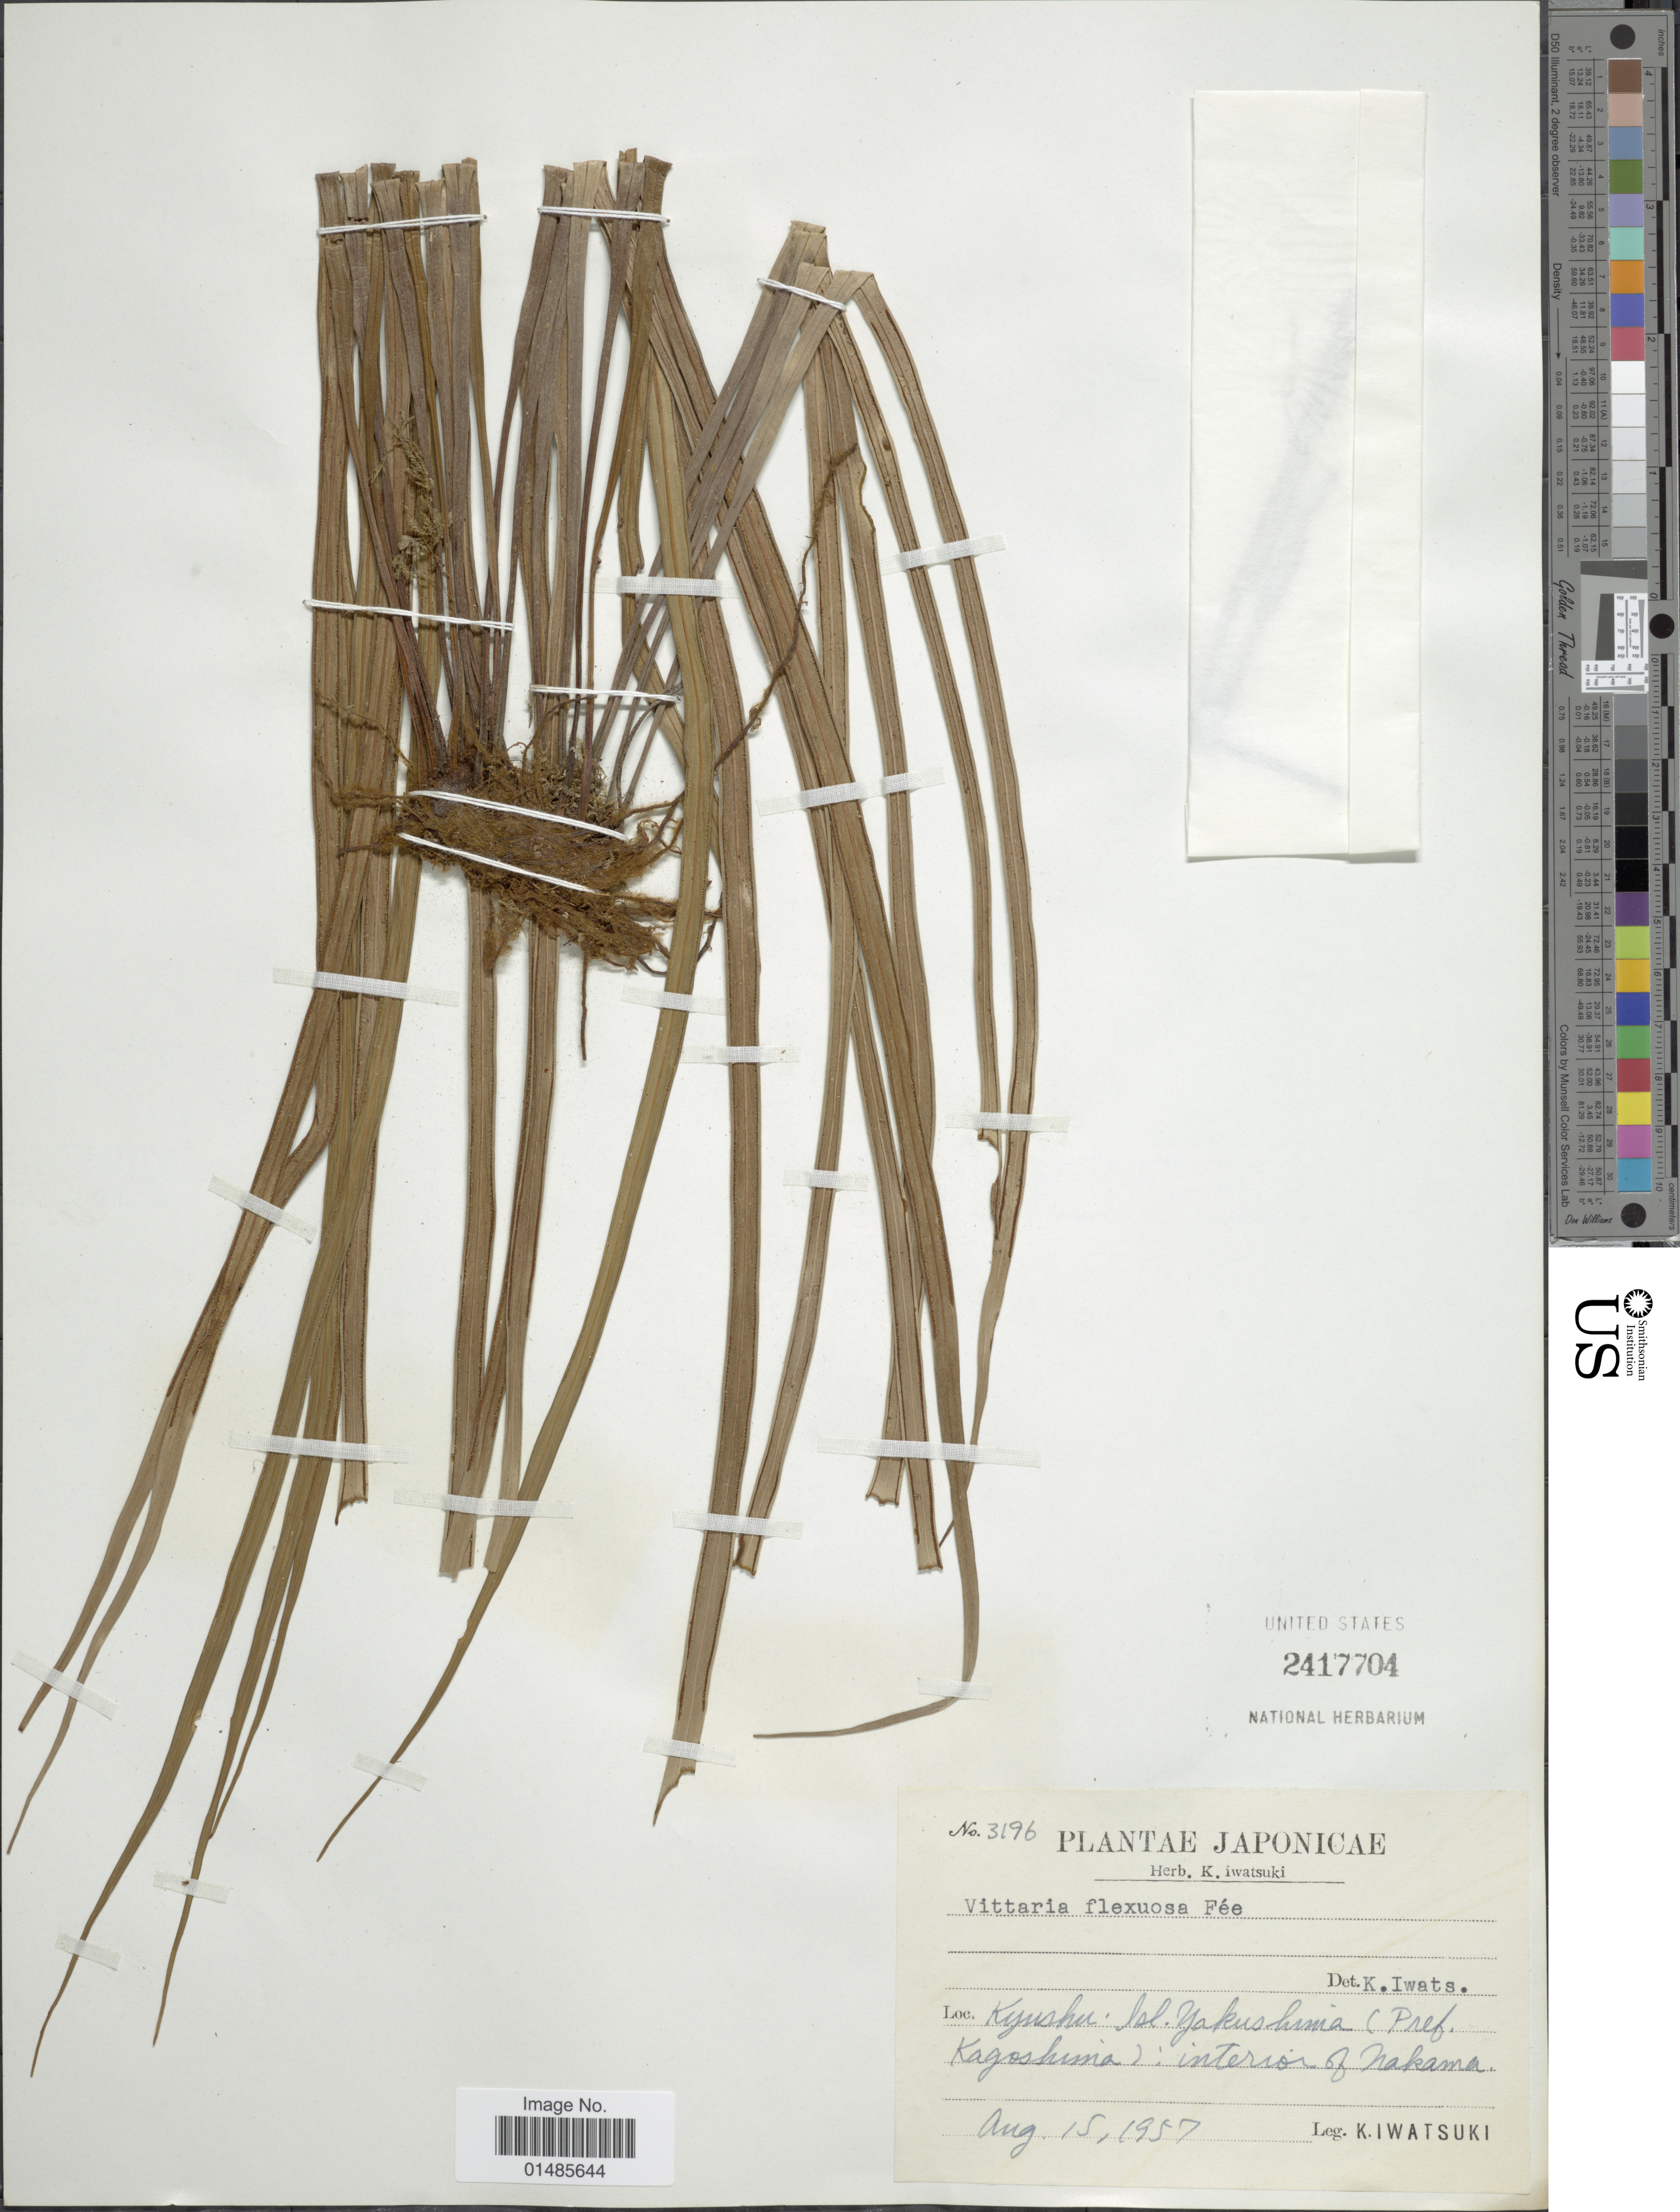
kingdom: Plantae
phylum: Tracheophyta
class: Polypodiopsida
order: Polypodiales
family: Pteridaceae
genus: Haplopteris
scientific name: Haplopteris flexuosa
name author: (Fée) E.H. Crane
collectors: K. Iwatsuki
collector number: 3196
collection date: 1957-08-15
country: Japan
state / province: Kagosima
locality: Kyushu: Isl. Yakushima (Pref. Kagoshima): interior of Nakama.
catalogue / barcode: US 2417704